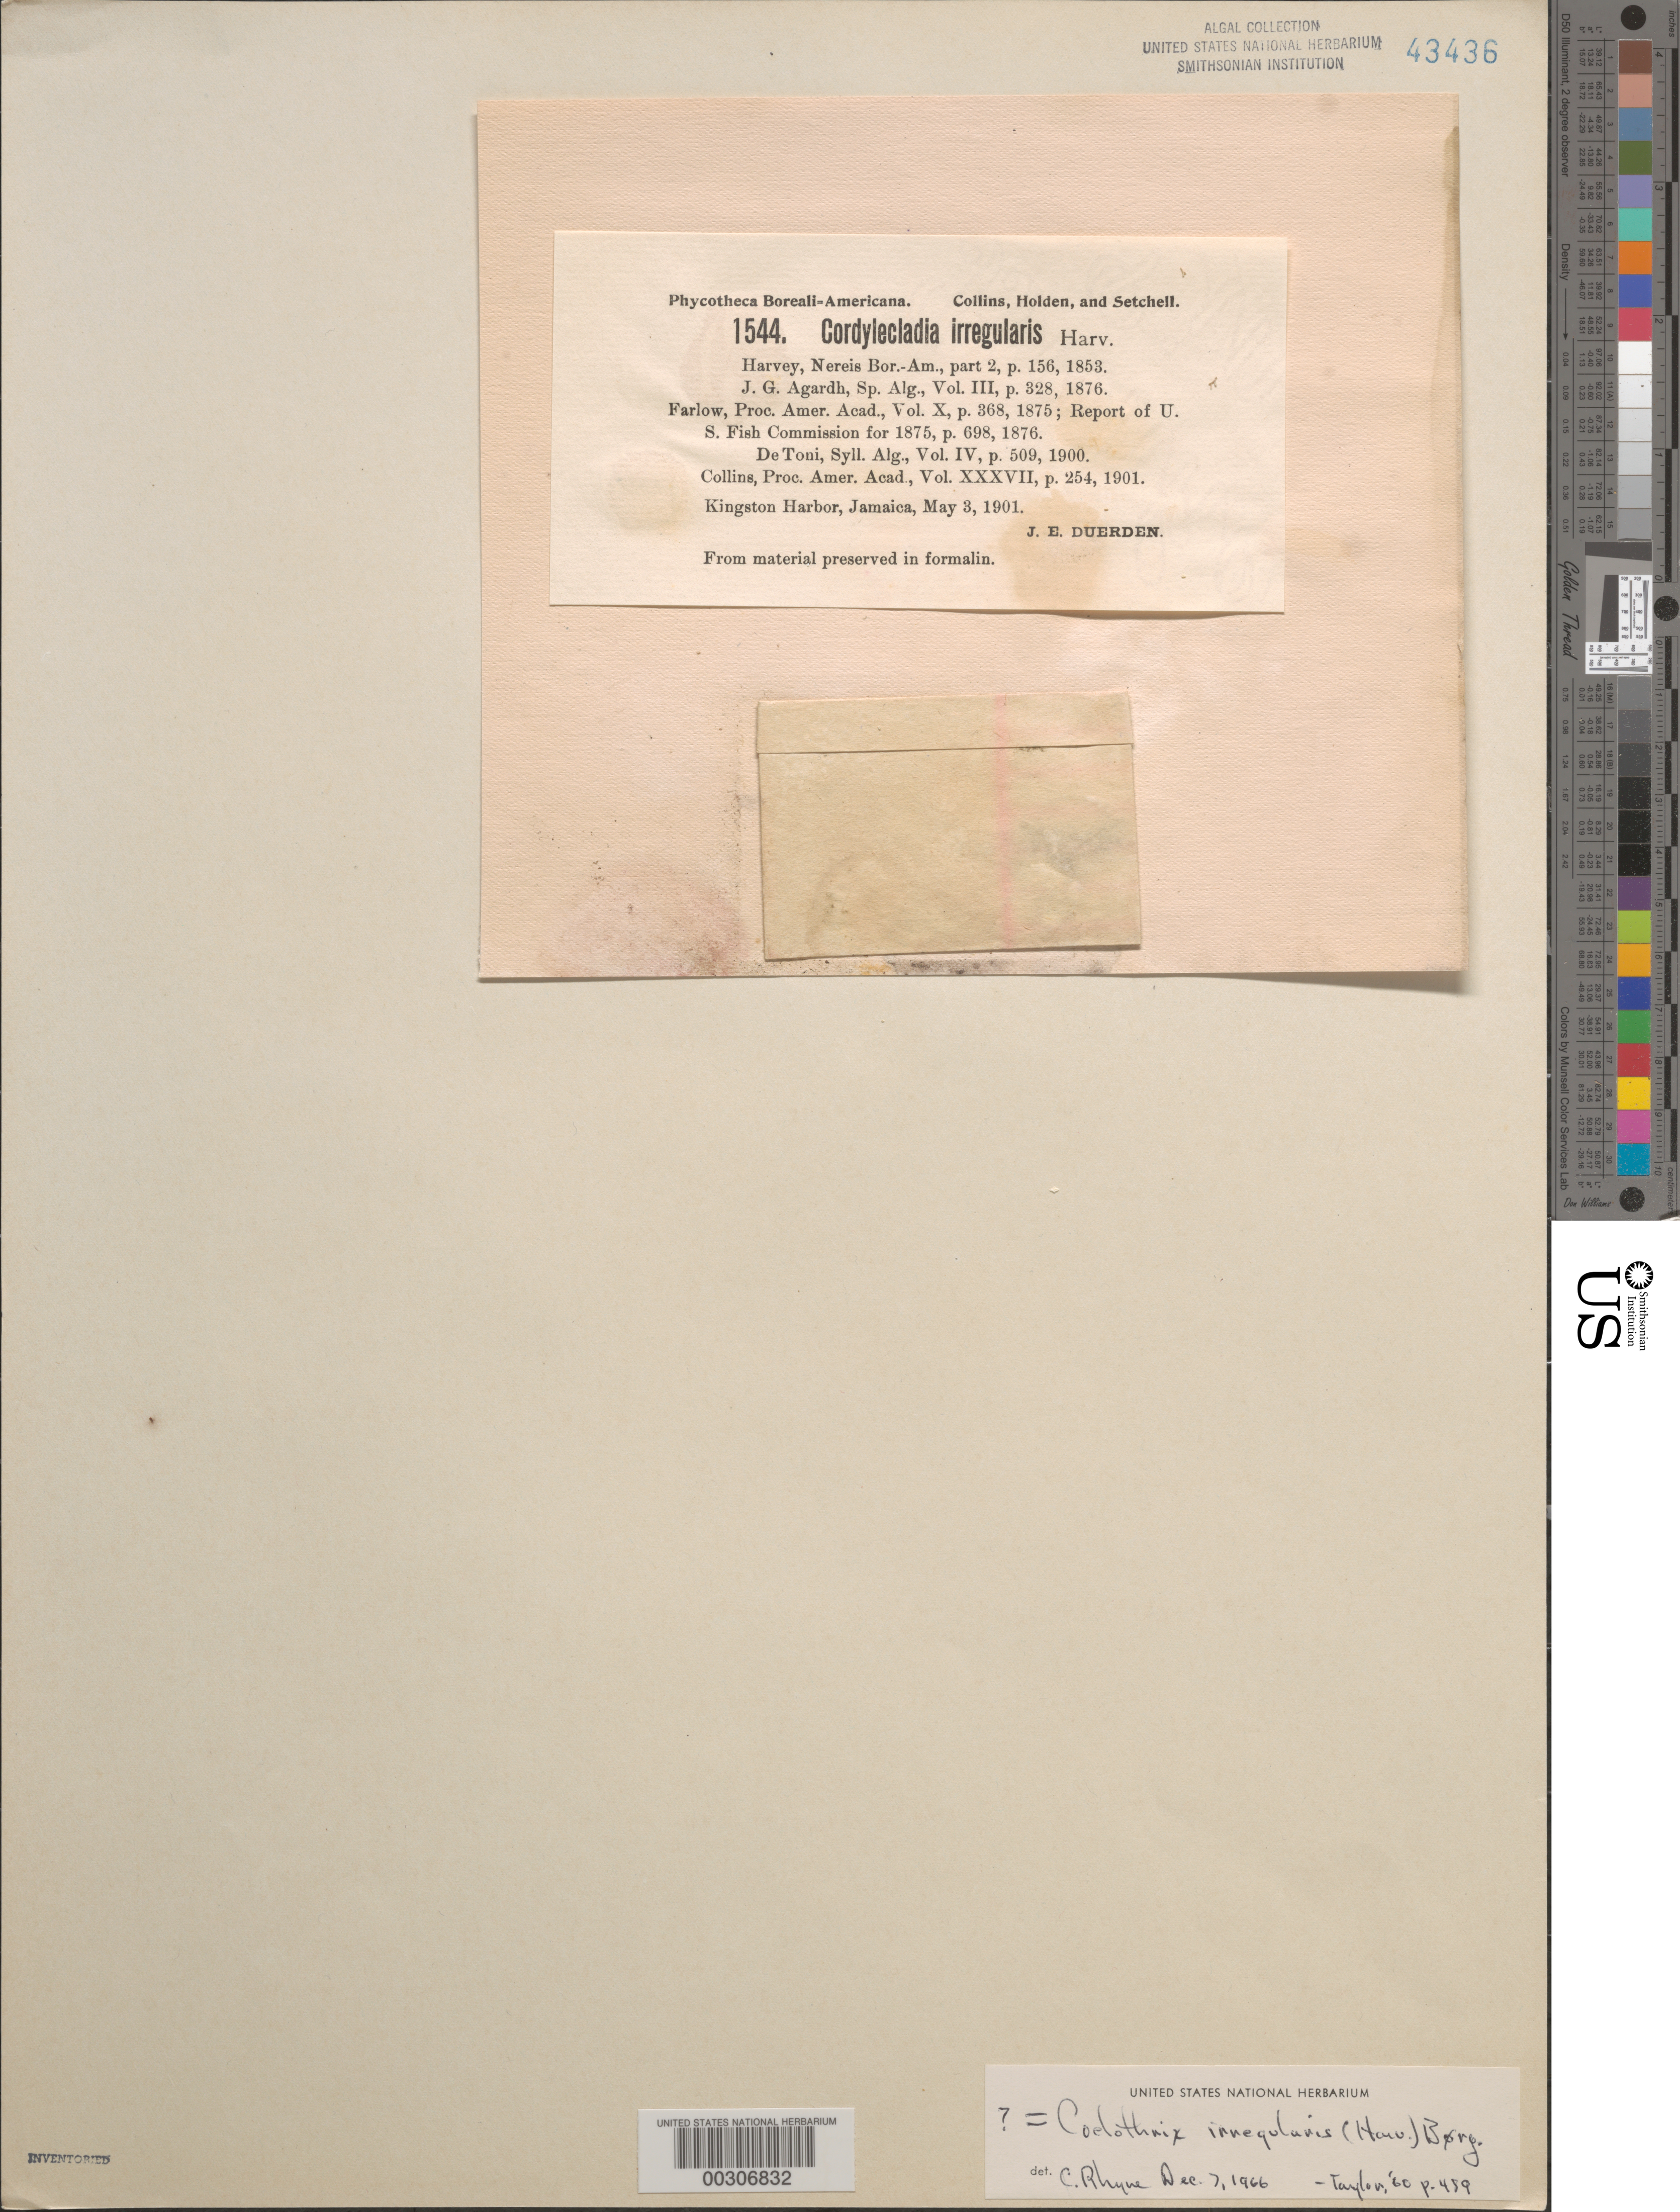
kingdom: Plantae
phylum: Rhodophyta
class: Florideophyceae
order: Rhodymeniales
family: Champiaceae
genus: Coelothrix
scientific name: Coelothrix irregularis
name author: (Harv.) Børgesen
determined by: Rhyne, C. F.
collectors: J. Duerden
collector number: PB-A 1544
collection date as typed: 03 May 1901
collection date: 1901-05-03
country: Jamaica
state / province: Kingston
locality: Kingston harbor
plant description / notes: Collins, Holden & Setchell, Phycotheca Boreali-Americana, as Cordylecladia irregularis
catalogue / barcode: US 43436